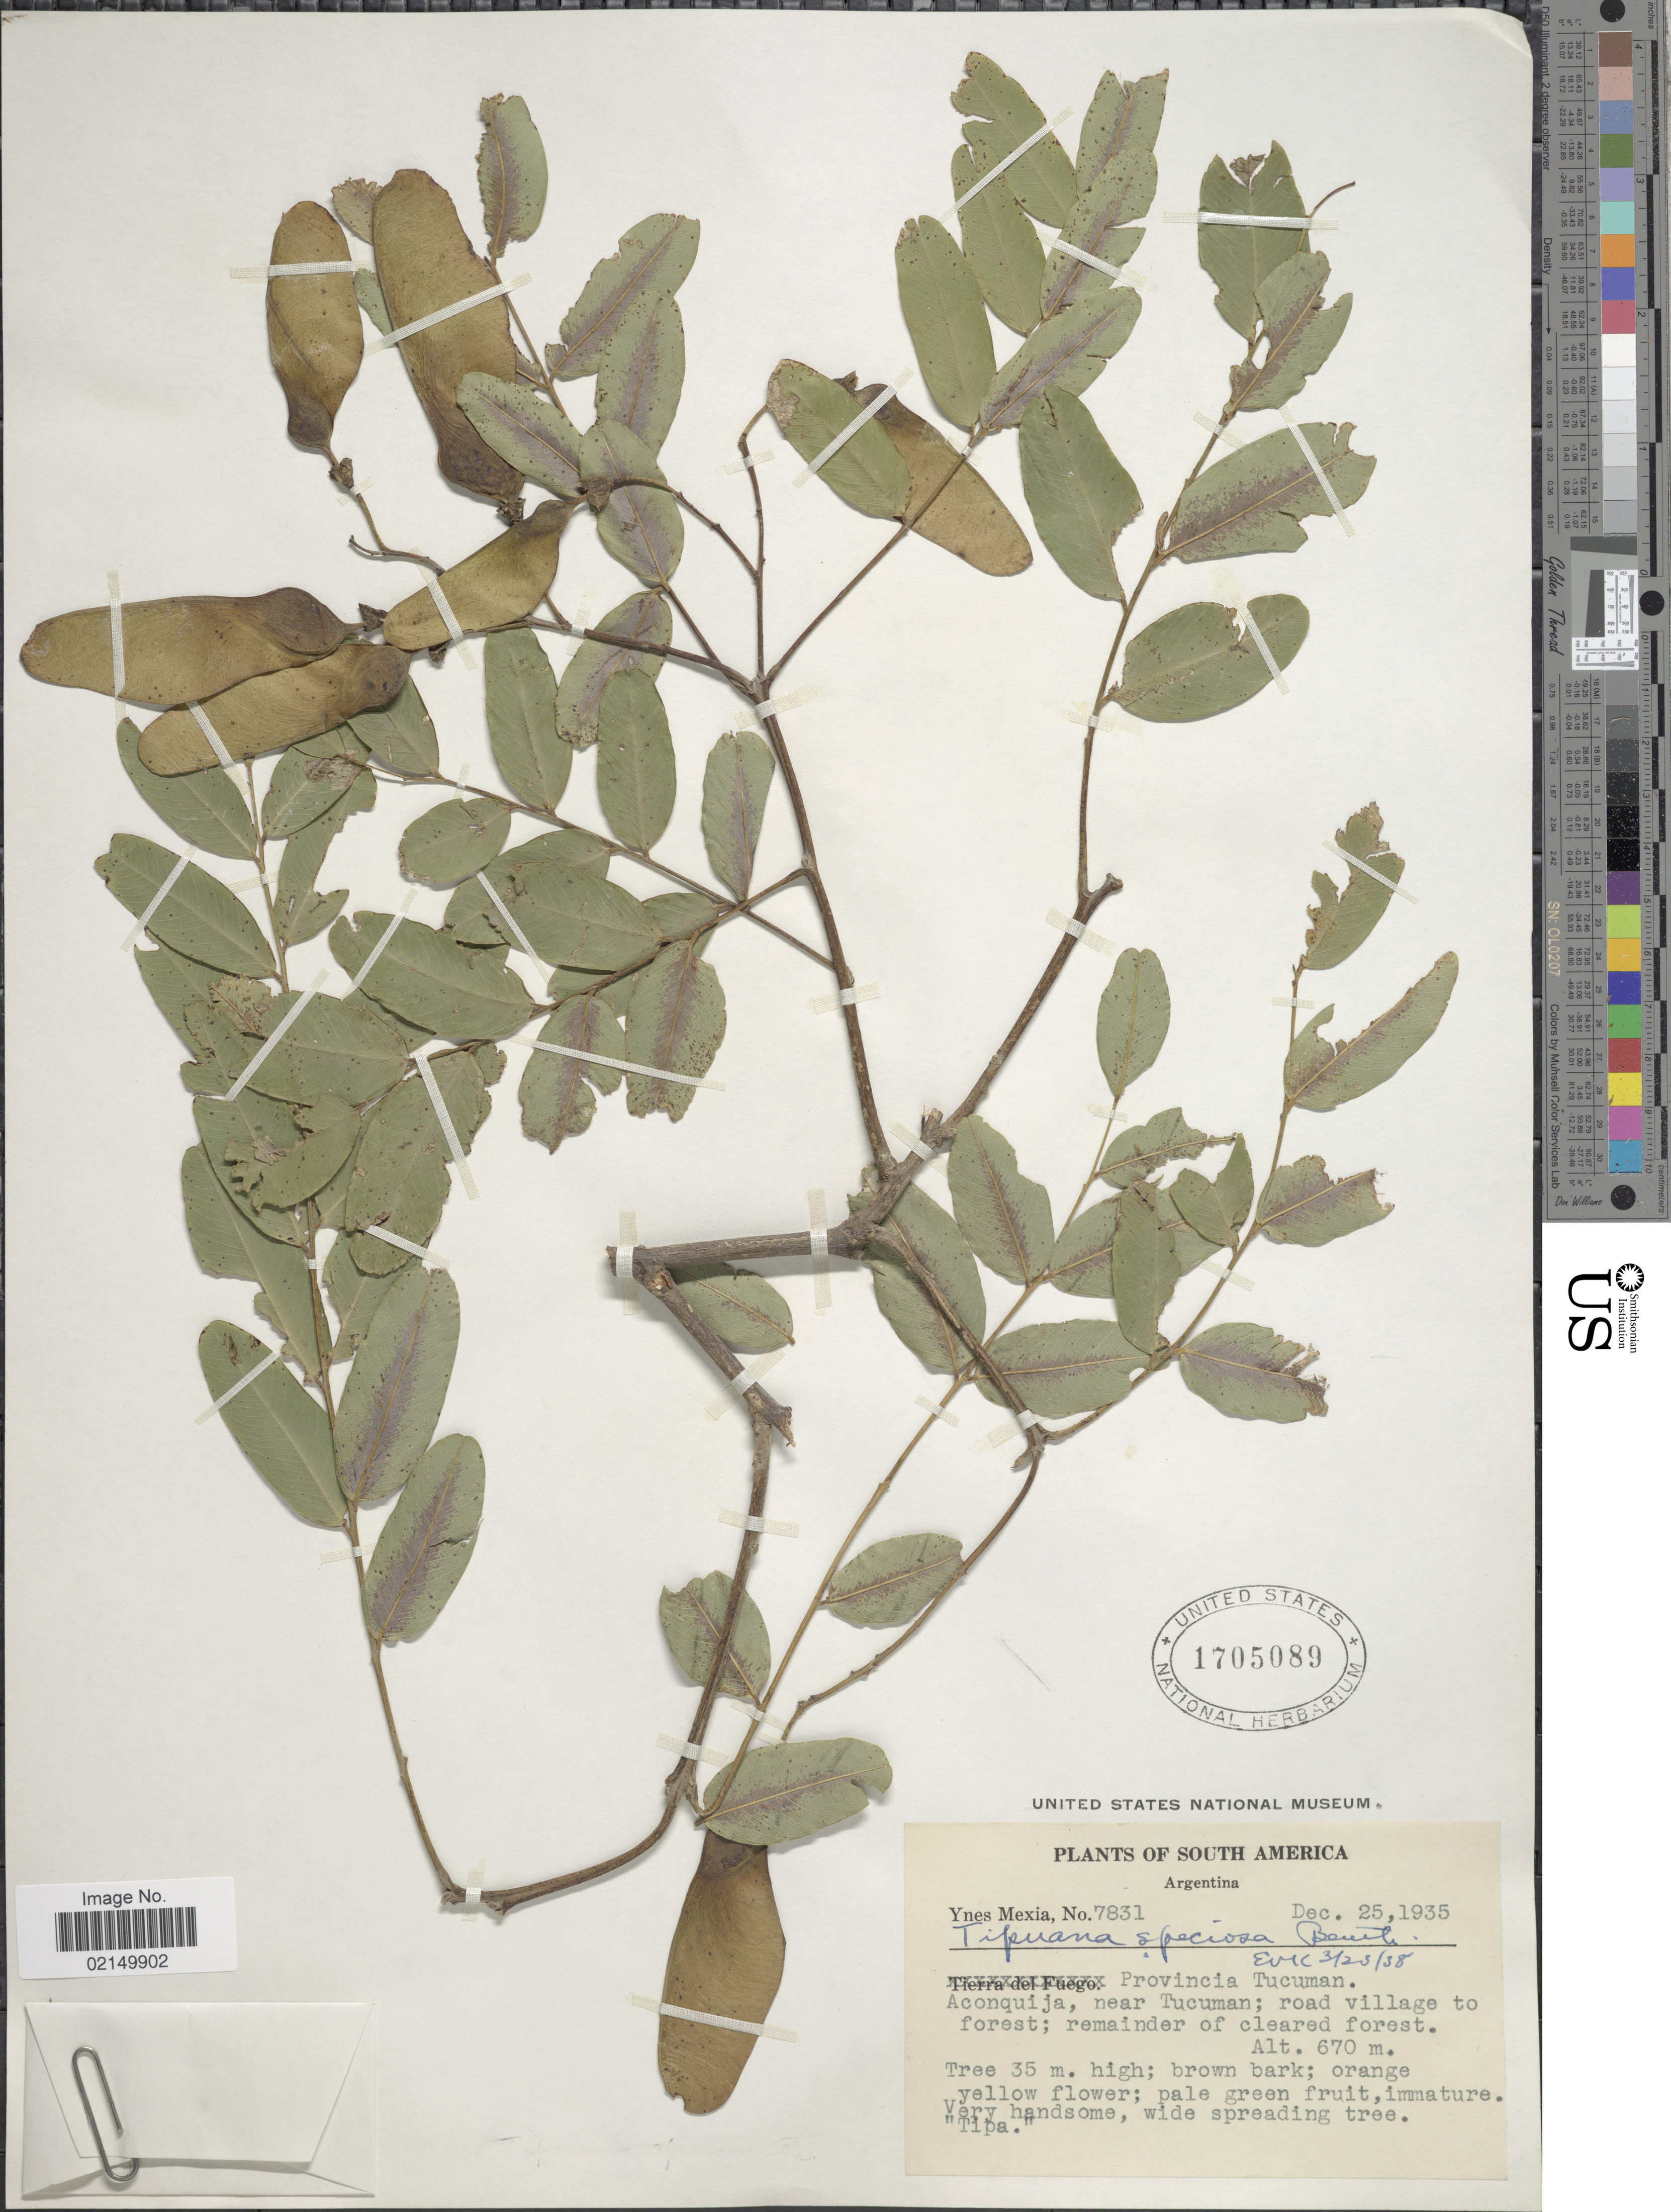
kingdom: Plantae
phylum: Tracheophyta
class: Magnoliopsida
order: Fabales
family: Fabaceae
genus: Tipuana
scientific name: Tipuana tipu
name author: (Benth.) Kuntze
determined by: Strong, Mark T., (BOT), Smithsonian Institution - National Museum of Natural History (UNITED STATES)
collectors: Y. Mexia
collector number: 7831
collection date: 1935-12-25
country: Argentina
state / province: Tucuman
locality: Aconquija, near Tucuman; road village to forest; remainder of cleared forest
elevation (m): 670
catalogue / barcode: US 1705089